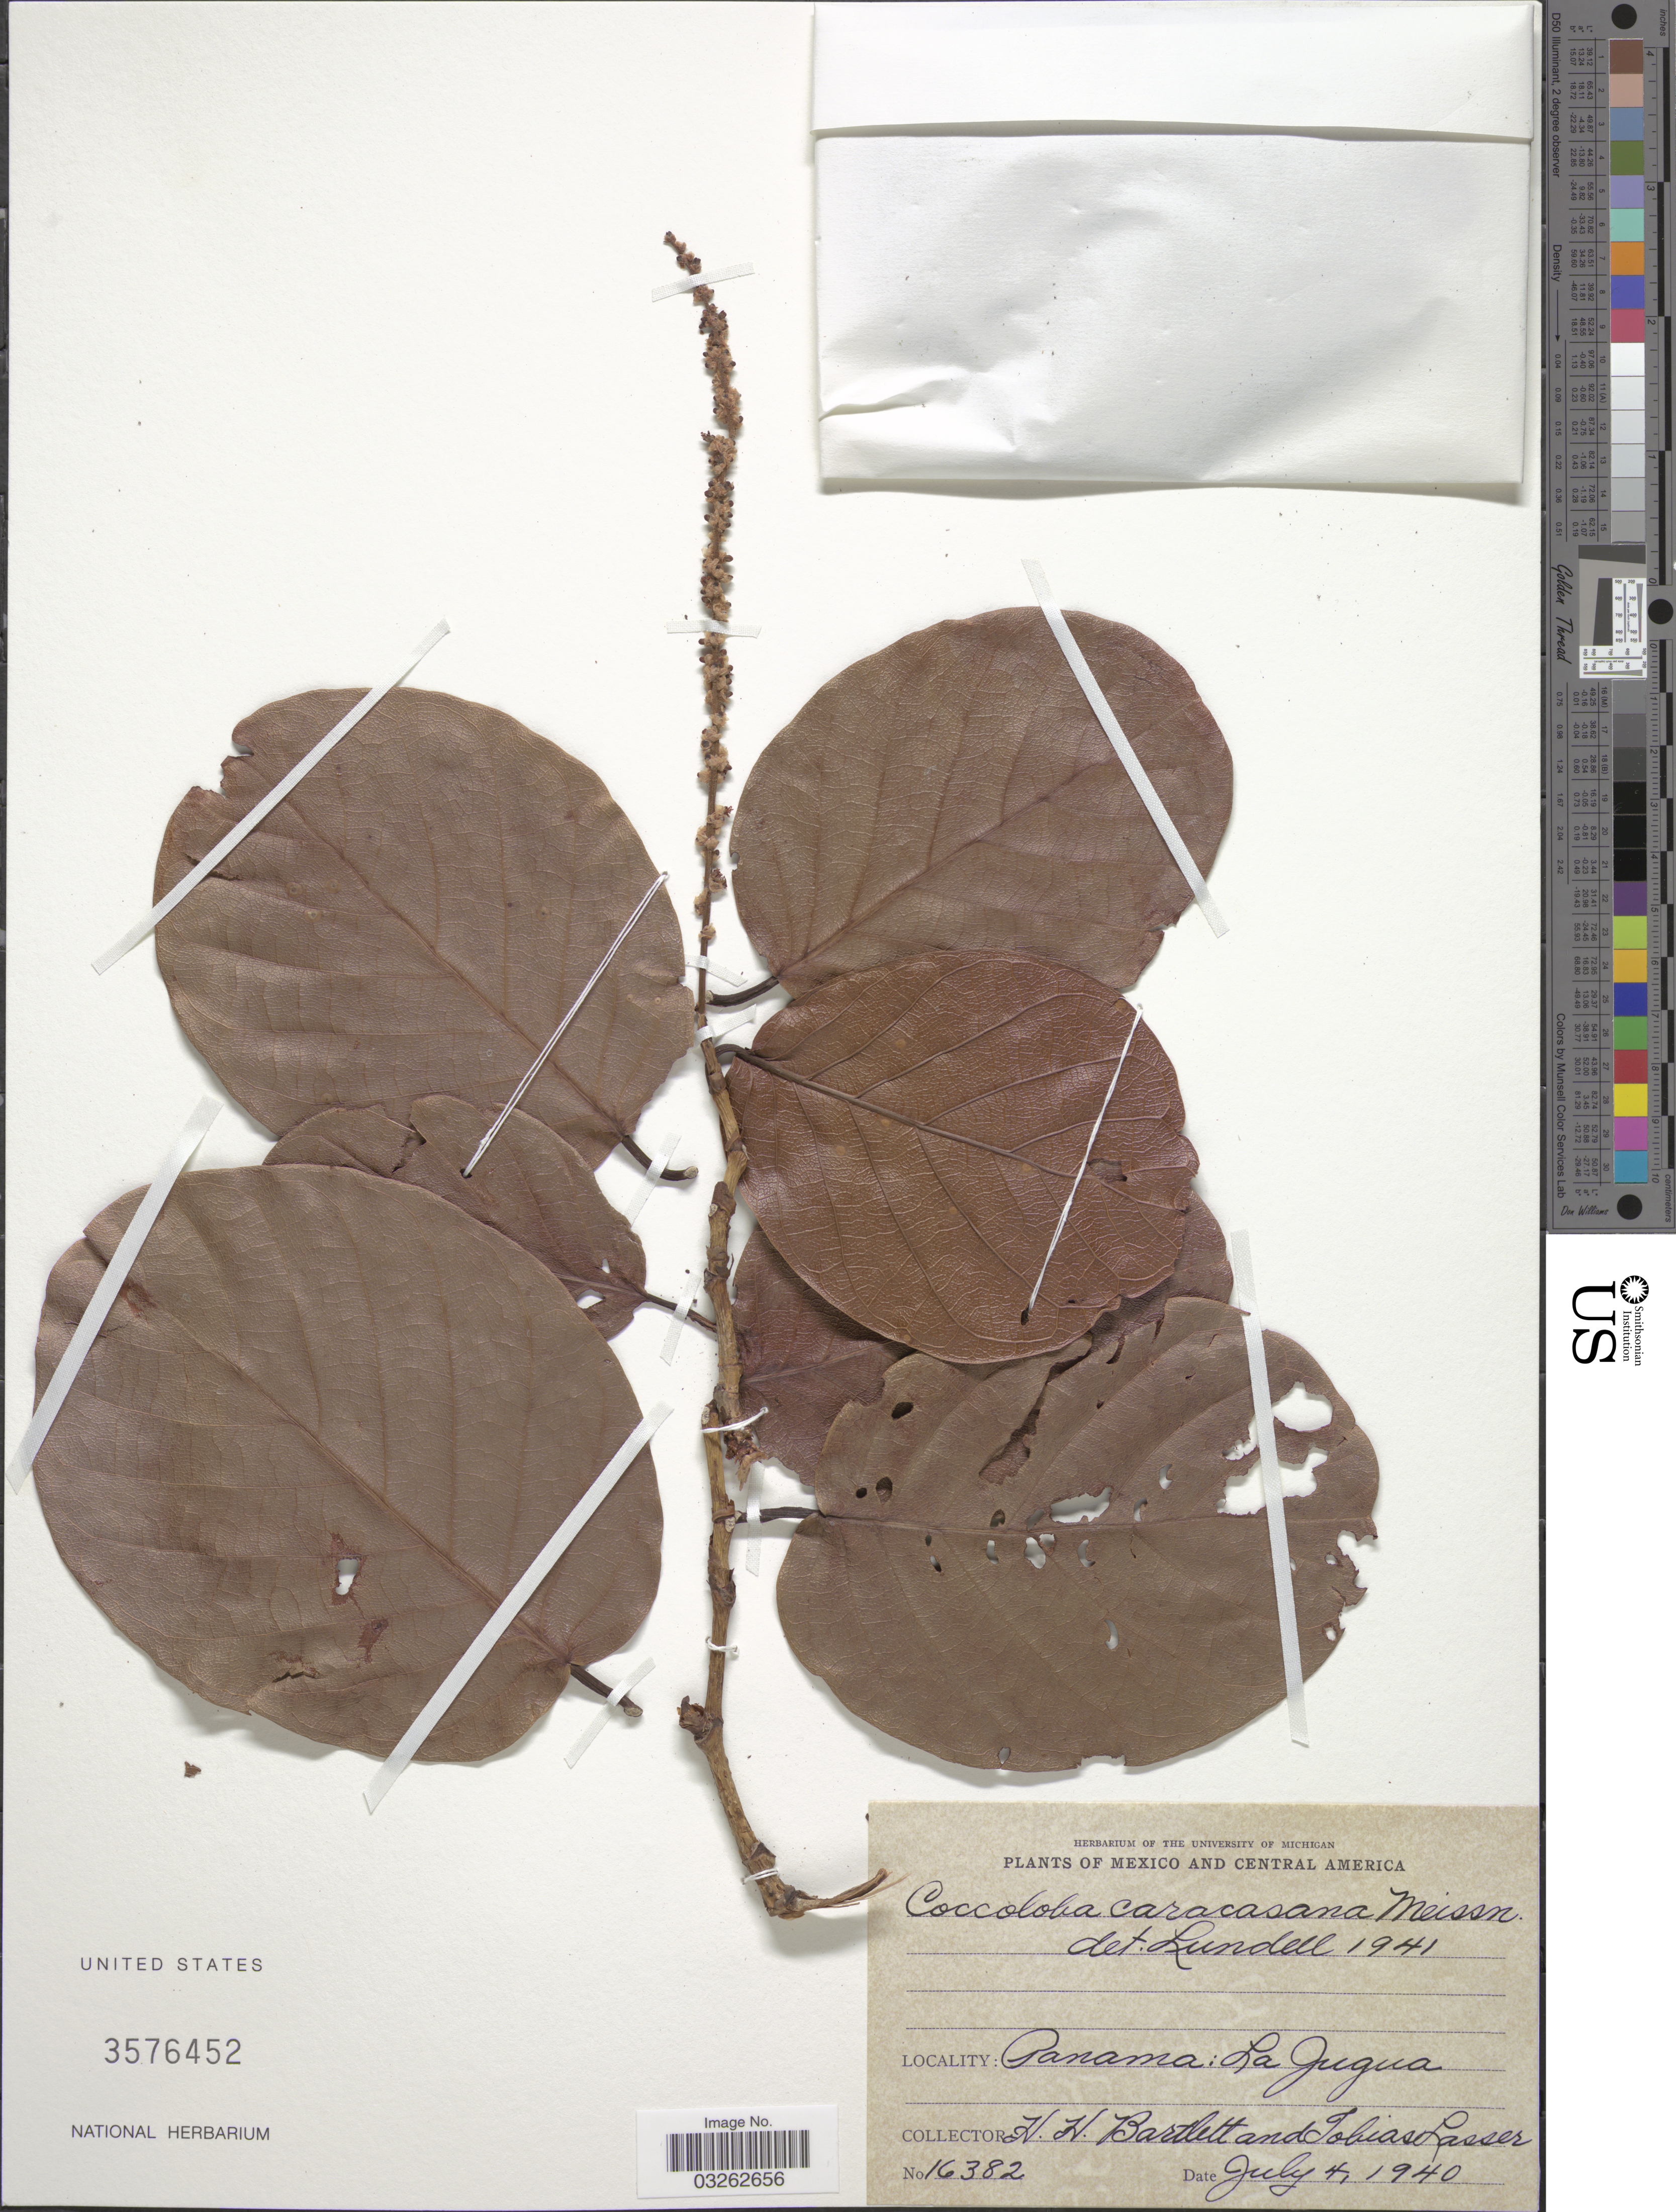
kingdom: Plantae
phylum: Tracheophyta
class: Magnoliopsida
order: Caryophyllales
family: Polygonaceae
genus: Coccoloba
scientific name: Coccoloba caracasana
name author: Meisn.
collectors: H. H. Bartlett & T. Lasser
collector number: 16382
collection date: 1940-07-04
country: Panama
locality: La Jugua.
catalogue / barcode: US 3576452